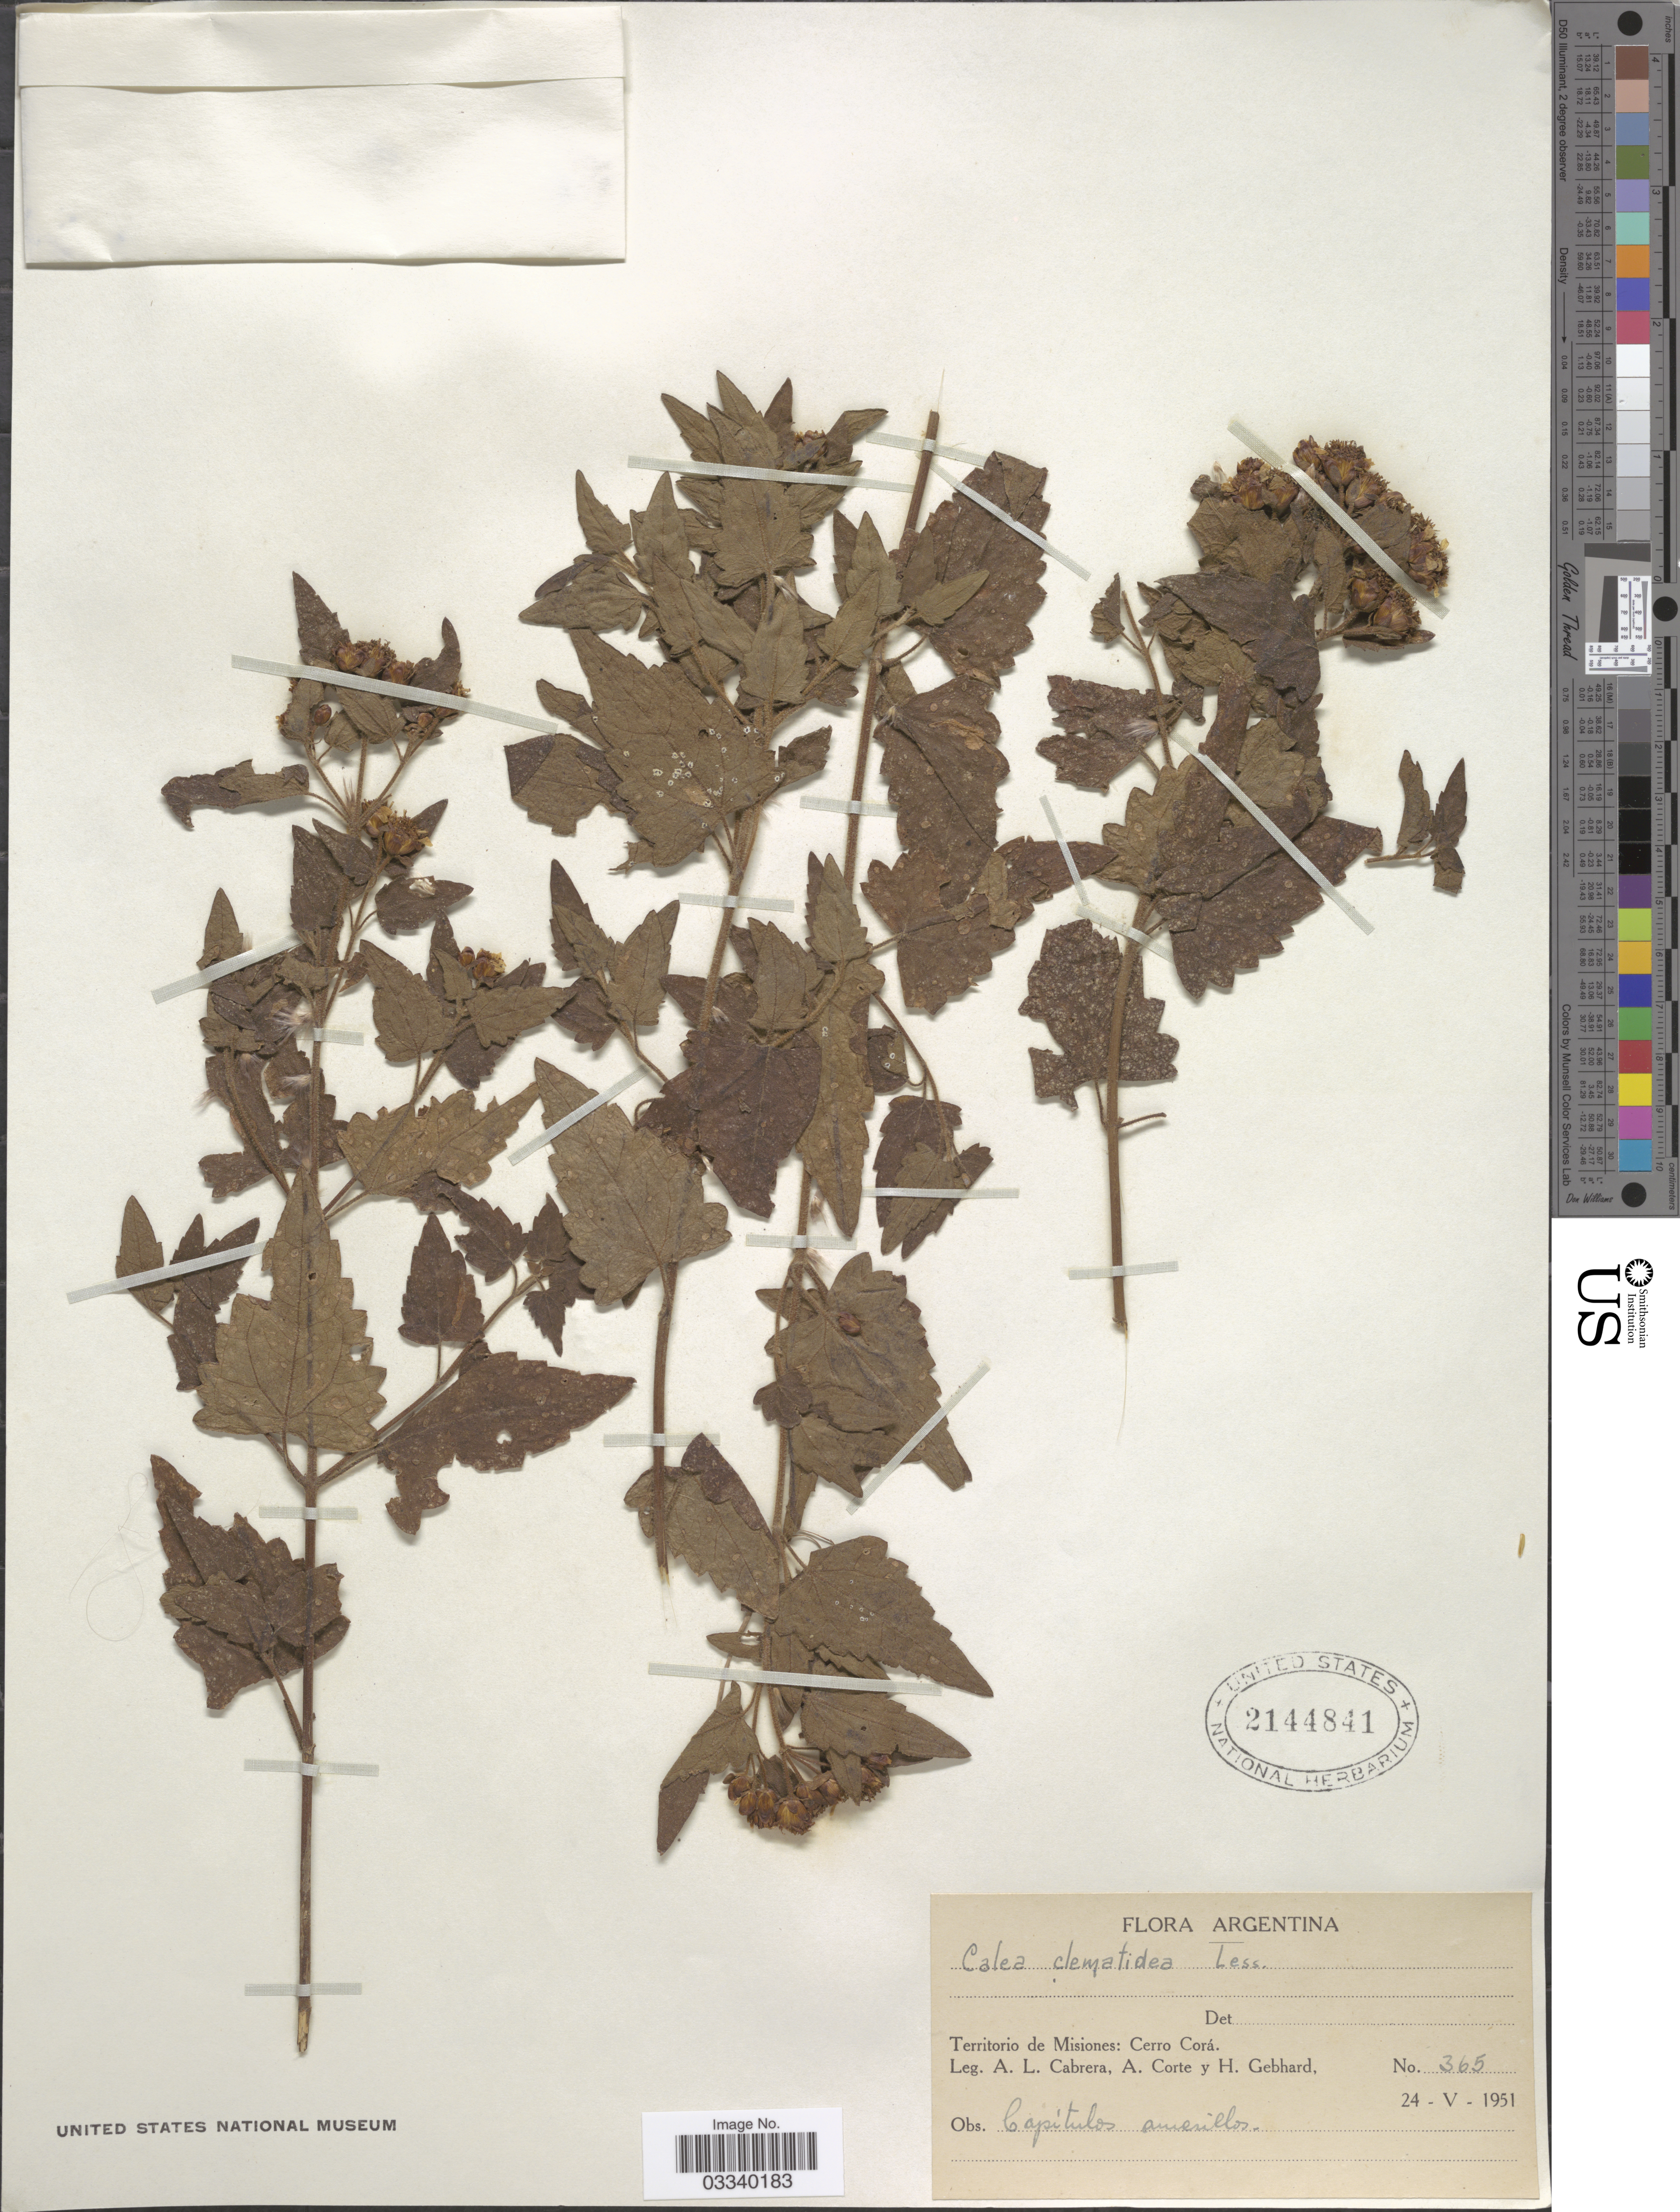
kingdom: Plantae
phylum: Tracheophyta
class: Magnoliopsida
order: Asterales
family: Asteraceae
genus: Calea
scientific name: Calea clematidea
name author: Baker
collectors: A. L. Cabrera, A. Corte & H. Gebhard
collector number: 365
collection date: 1951-05-24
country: Argentina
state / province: Misiones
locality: Territorio de Misiones: Cerro Corá.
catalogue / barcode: US 2144841